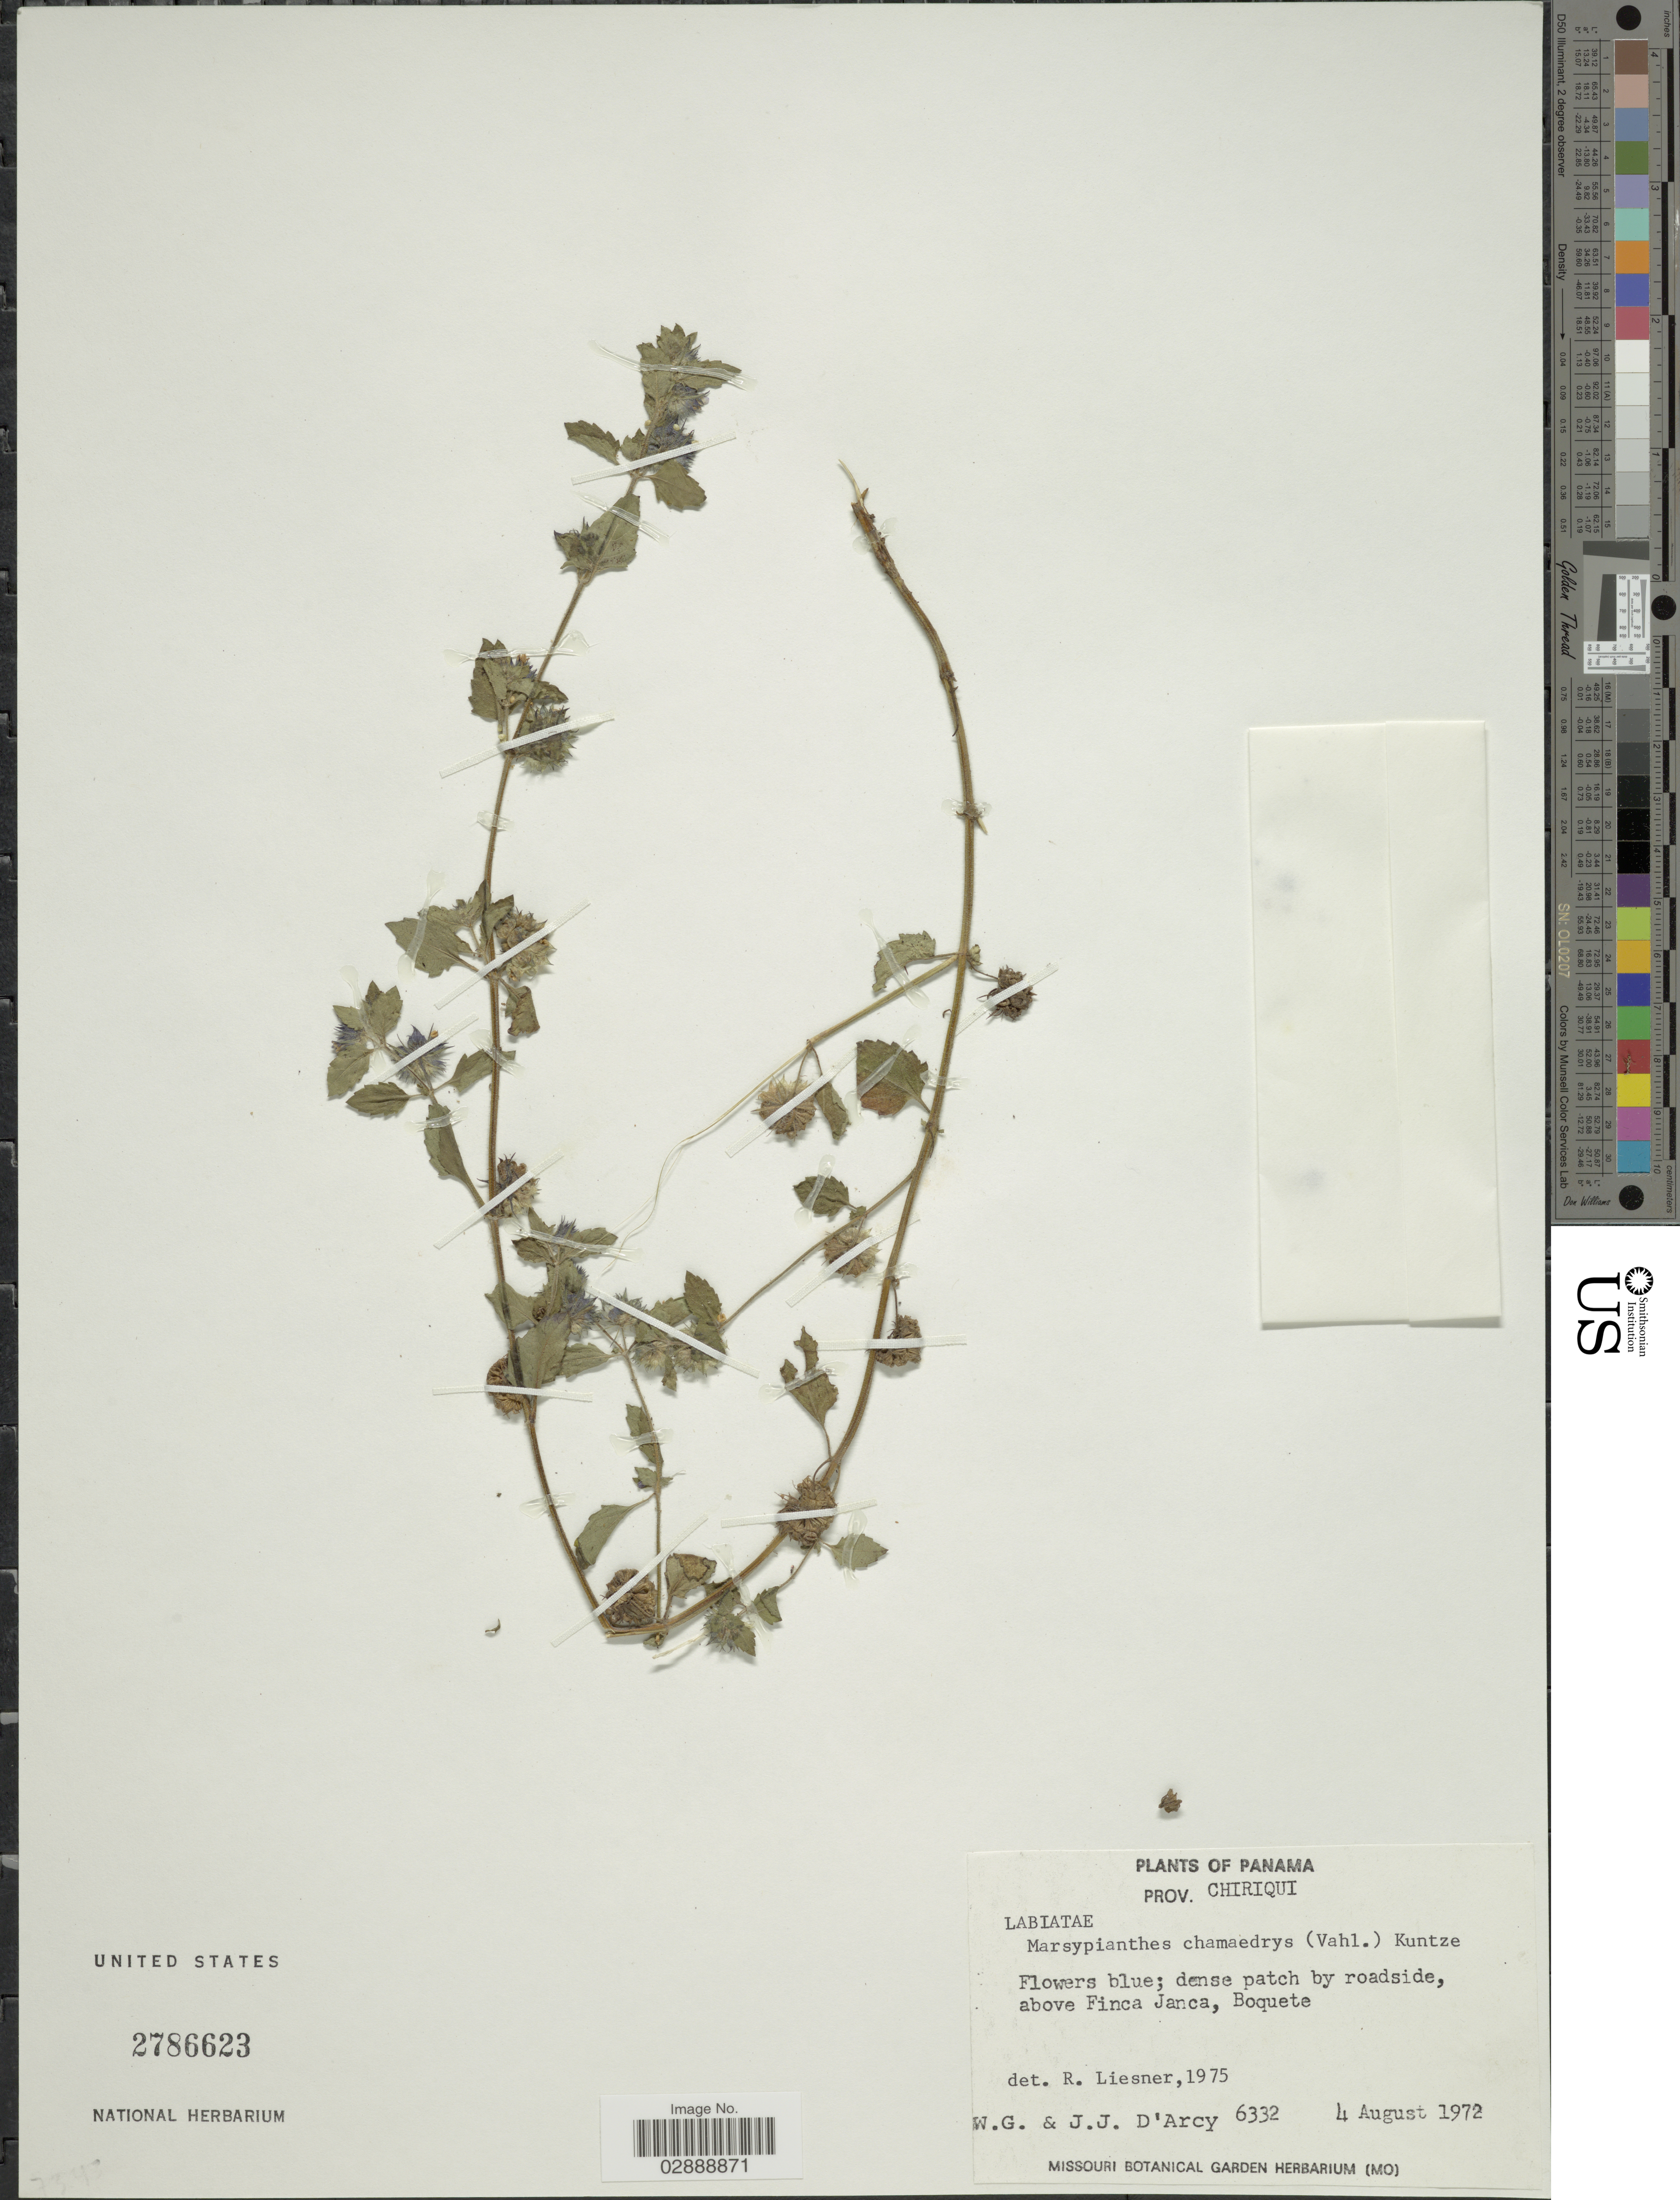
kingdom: Plantae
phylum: Tracheophyta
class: Magnoliopsida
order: Lamiales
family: Lamiaceae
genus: Marsypianthes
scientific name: Marsypianthes chamaedrys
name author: (Vahl) Kuntze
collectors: W. G. D'Arcy & J. J. D'Arcy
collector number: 6332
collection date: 1972-08-04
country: Panama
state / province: Chiriqui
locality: Above Finca Janca, Boquete.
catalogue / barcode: US 2786623